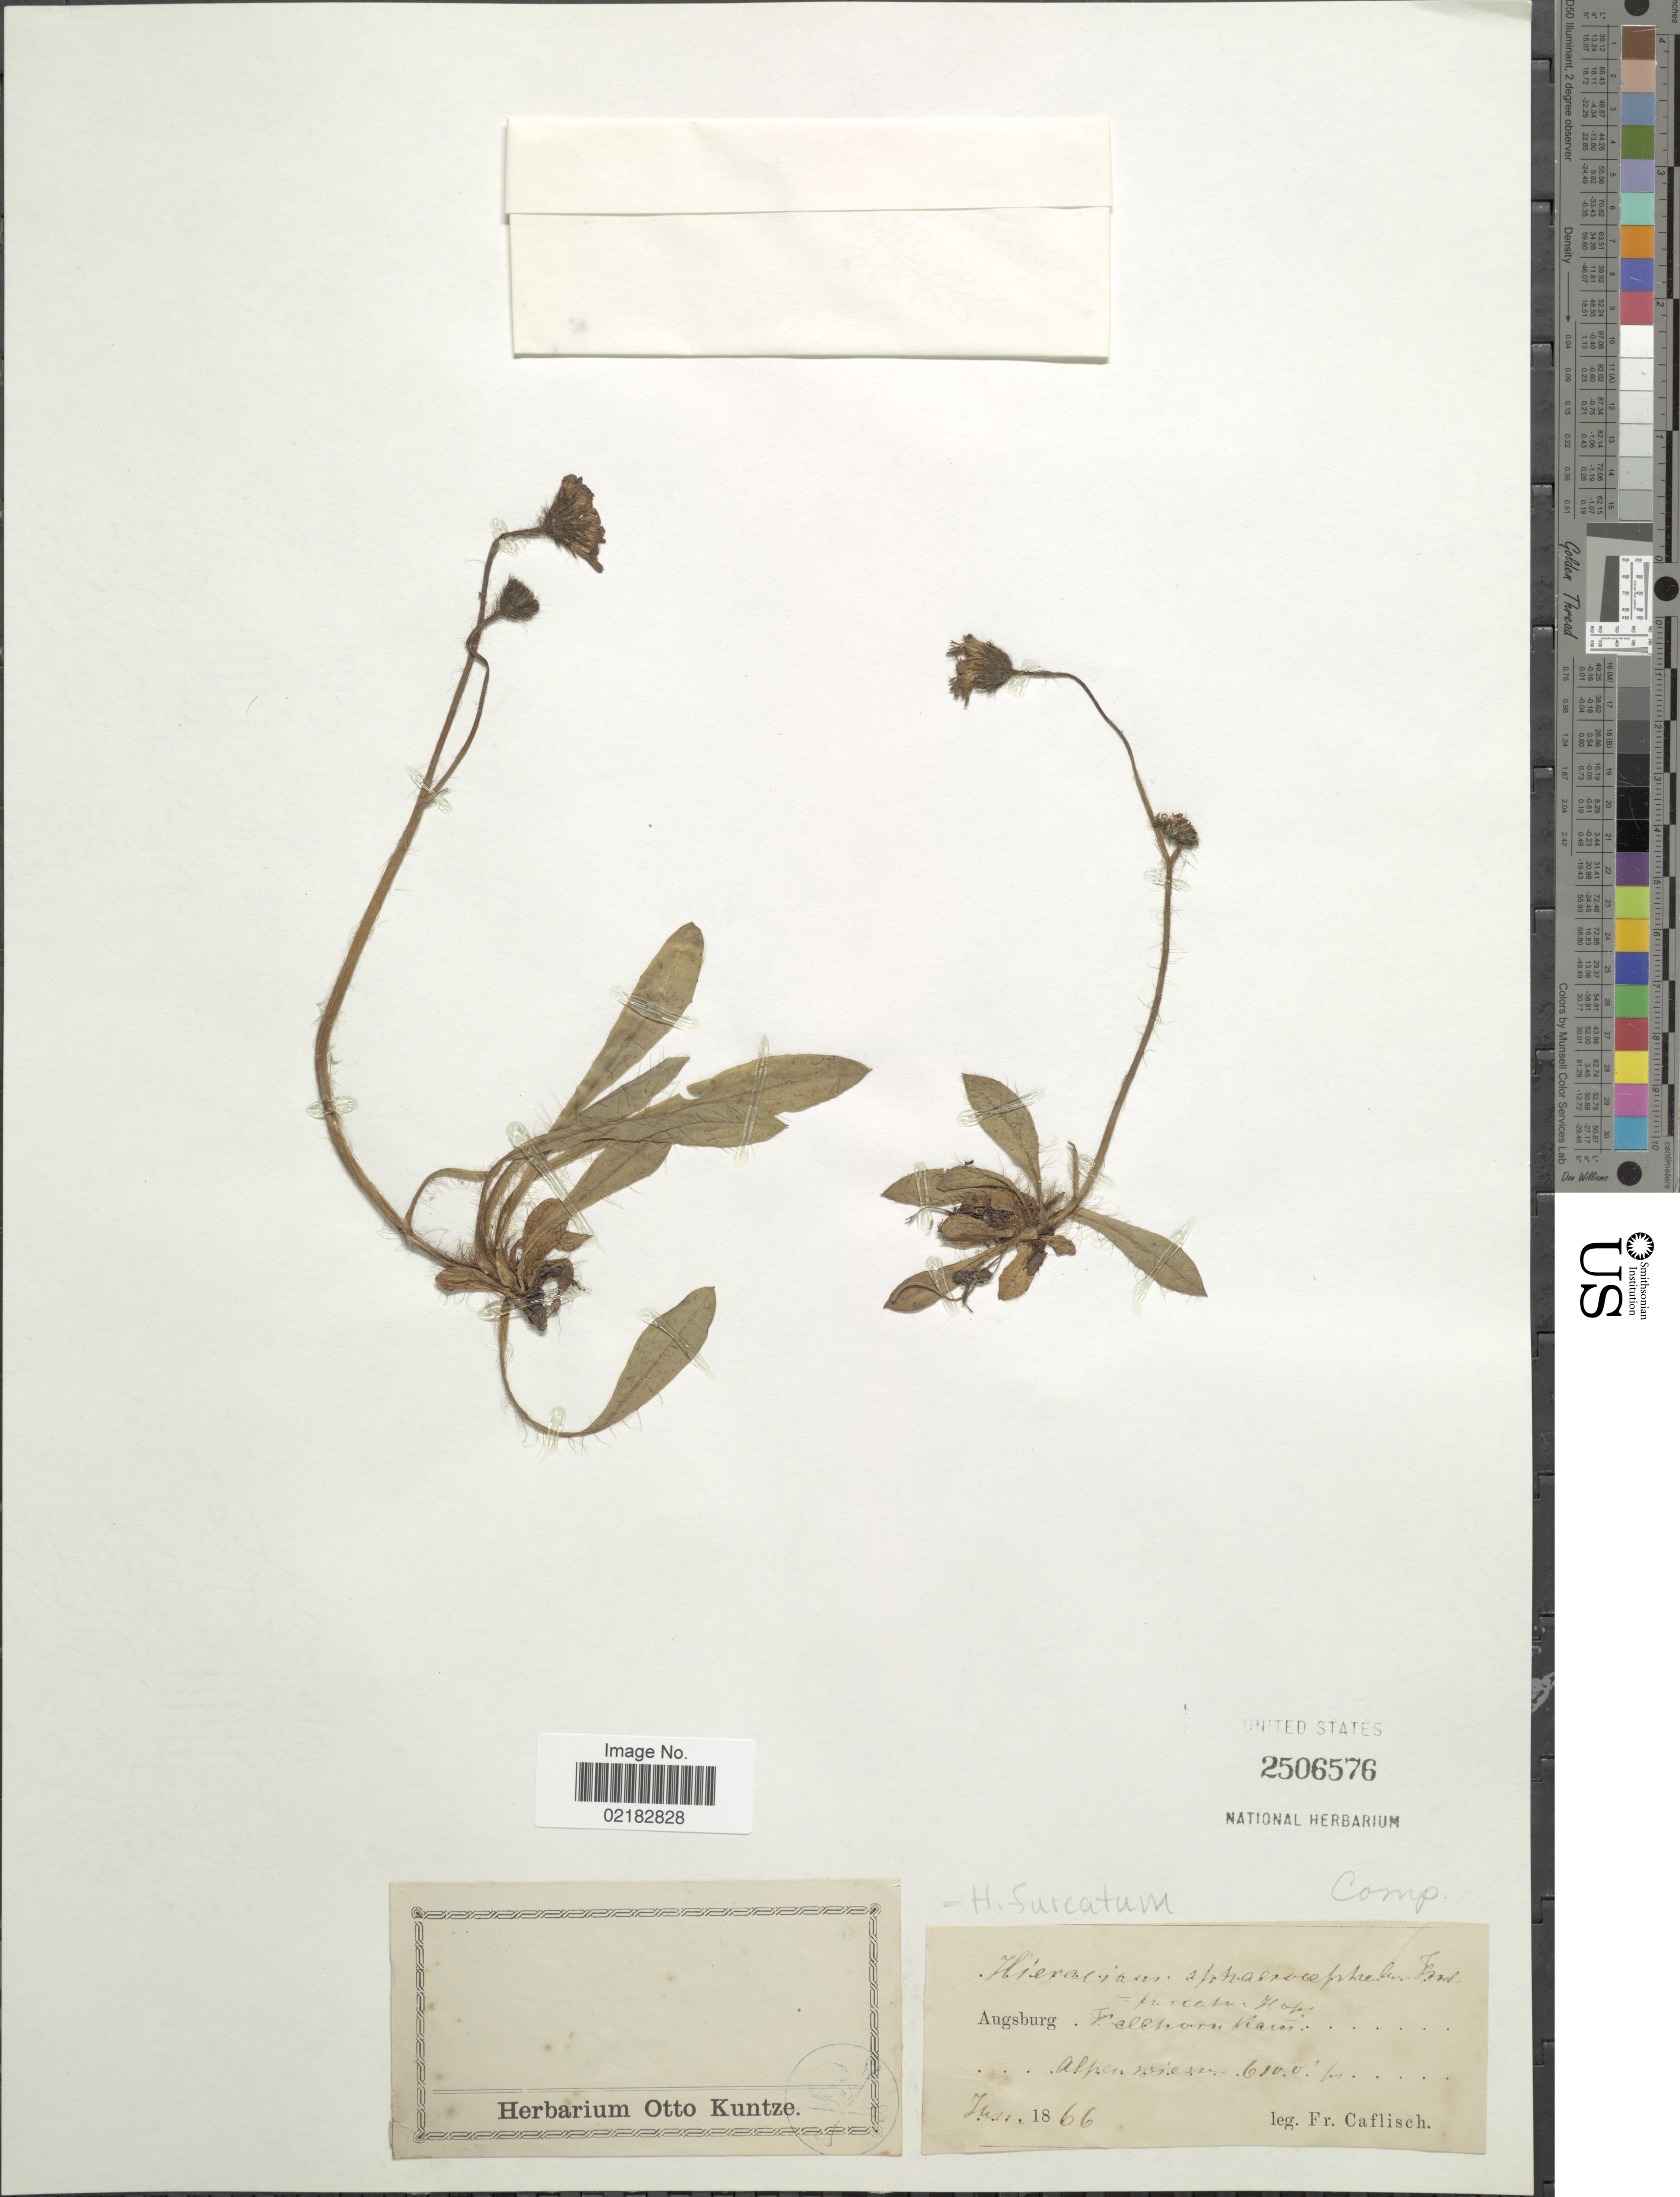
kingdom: Plantae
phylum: Tracheophyta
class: Magnoliopsida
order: Asterales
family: Asteraceae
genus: Pilosella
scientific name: Pilosella acutifolia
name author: (Vill.) Arvet-Touvet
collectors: J. F. Caflisch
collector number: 6100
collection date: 1866-06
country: Germany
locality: Augsburg, Vellnorm, Kaus, Alpen Wiesen [interpreted]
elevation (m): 6100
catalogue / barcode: US 2506576